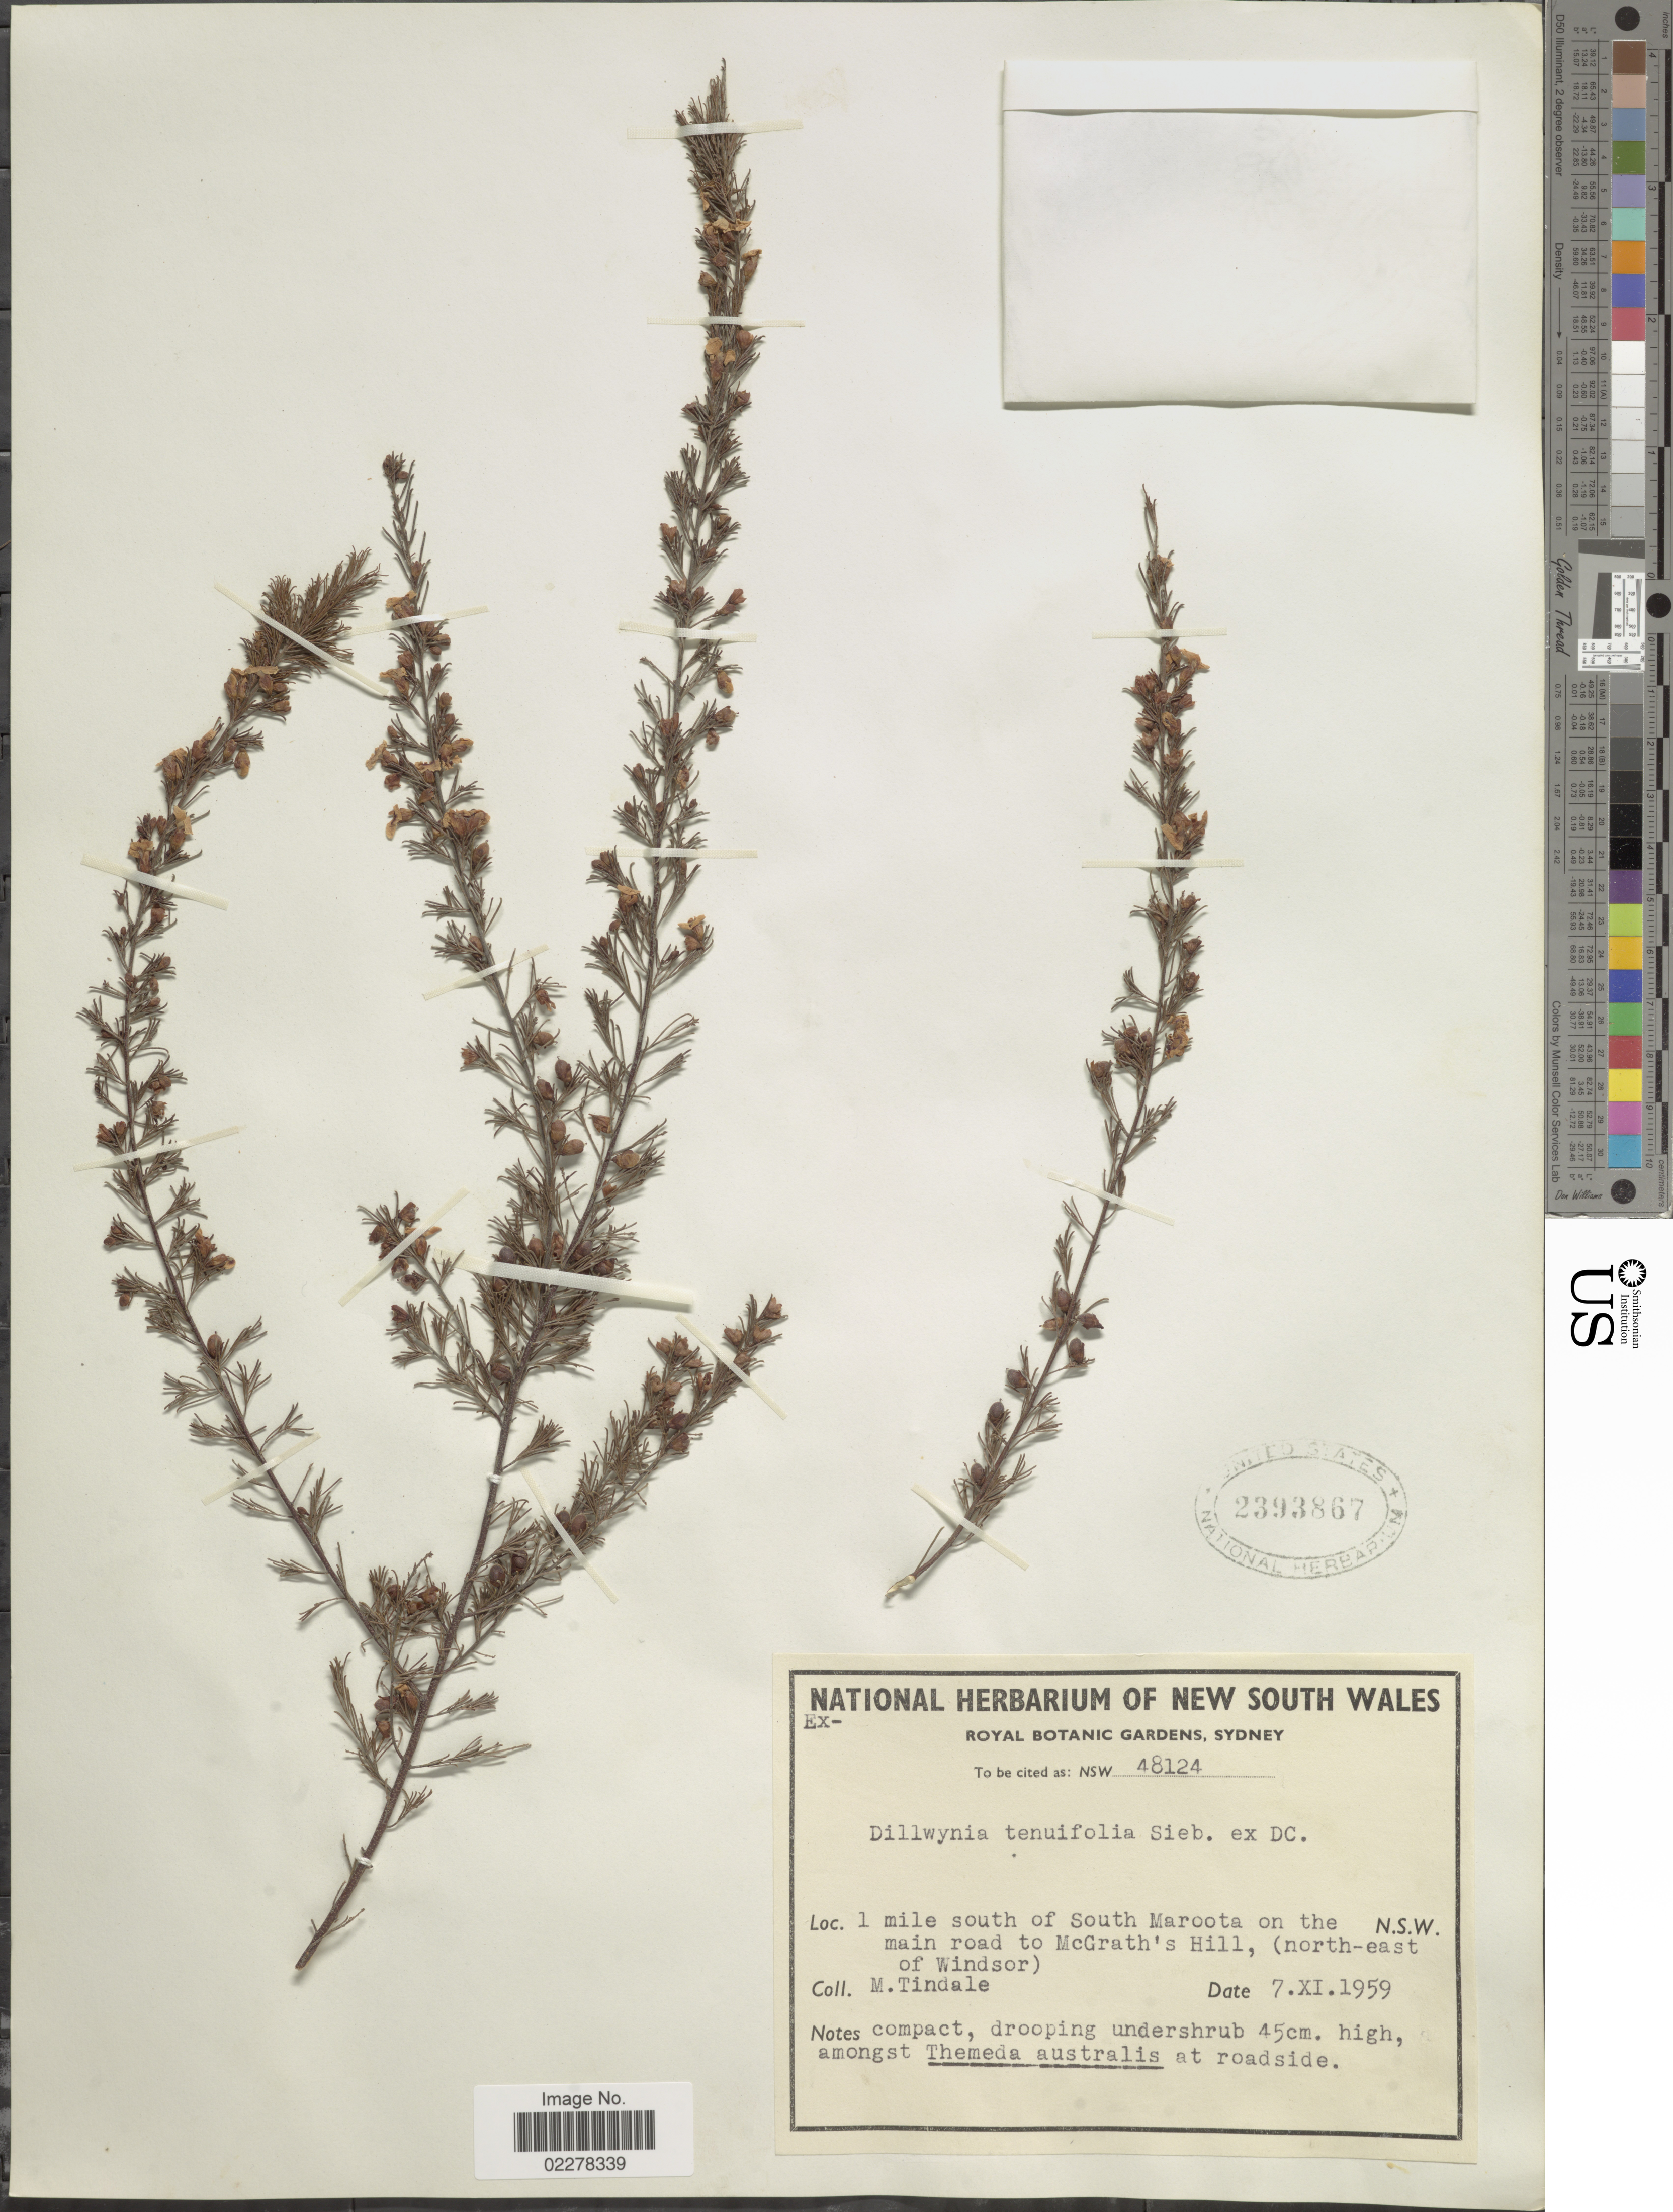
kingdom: Plantae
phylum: Tracheophyta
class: Magnoliopsida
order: Fabales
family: Fabaceae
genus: Dillwynia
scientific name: Dillwynia tenuifolia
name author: Sieber ex DC.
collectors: M. D. Tindale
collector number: NSW48124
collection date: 1959-11-07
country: Australia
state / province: New South Wales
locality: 1 mile south of South Maroota on the main road to McGrath's Hill, (north-east of Windsor). N.S.W.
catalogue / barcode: US 2393867